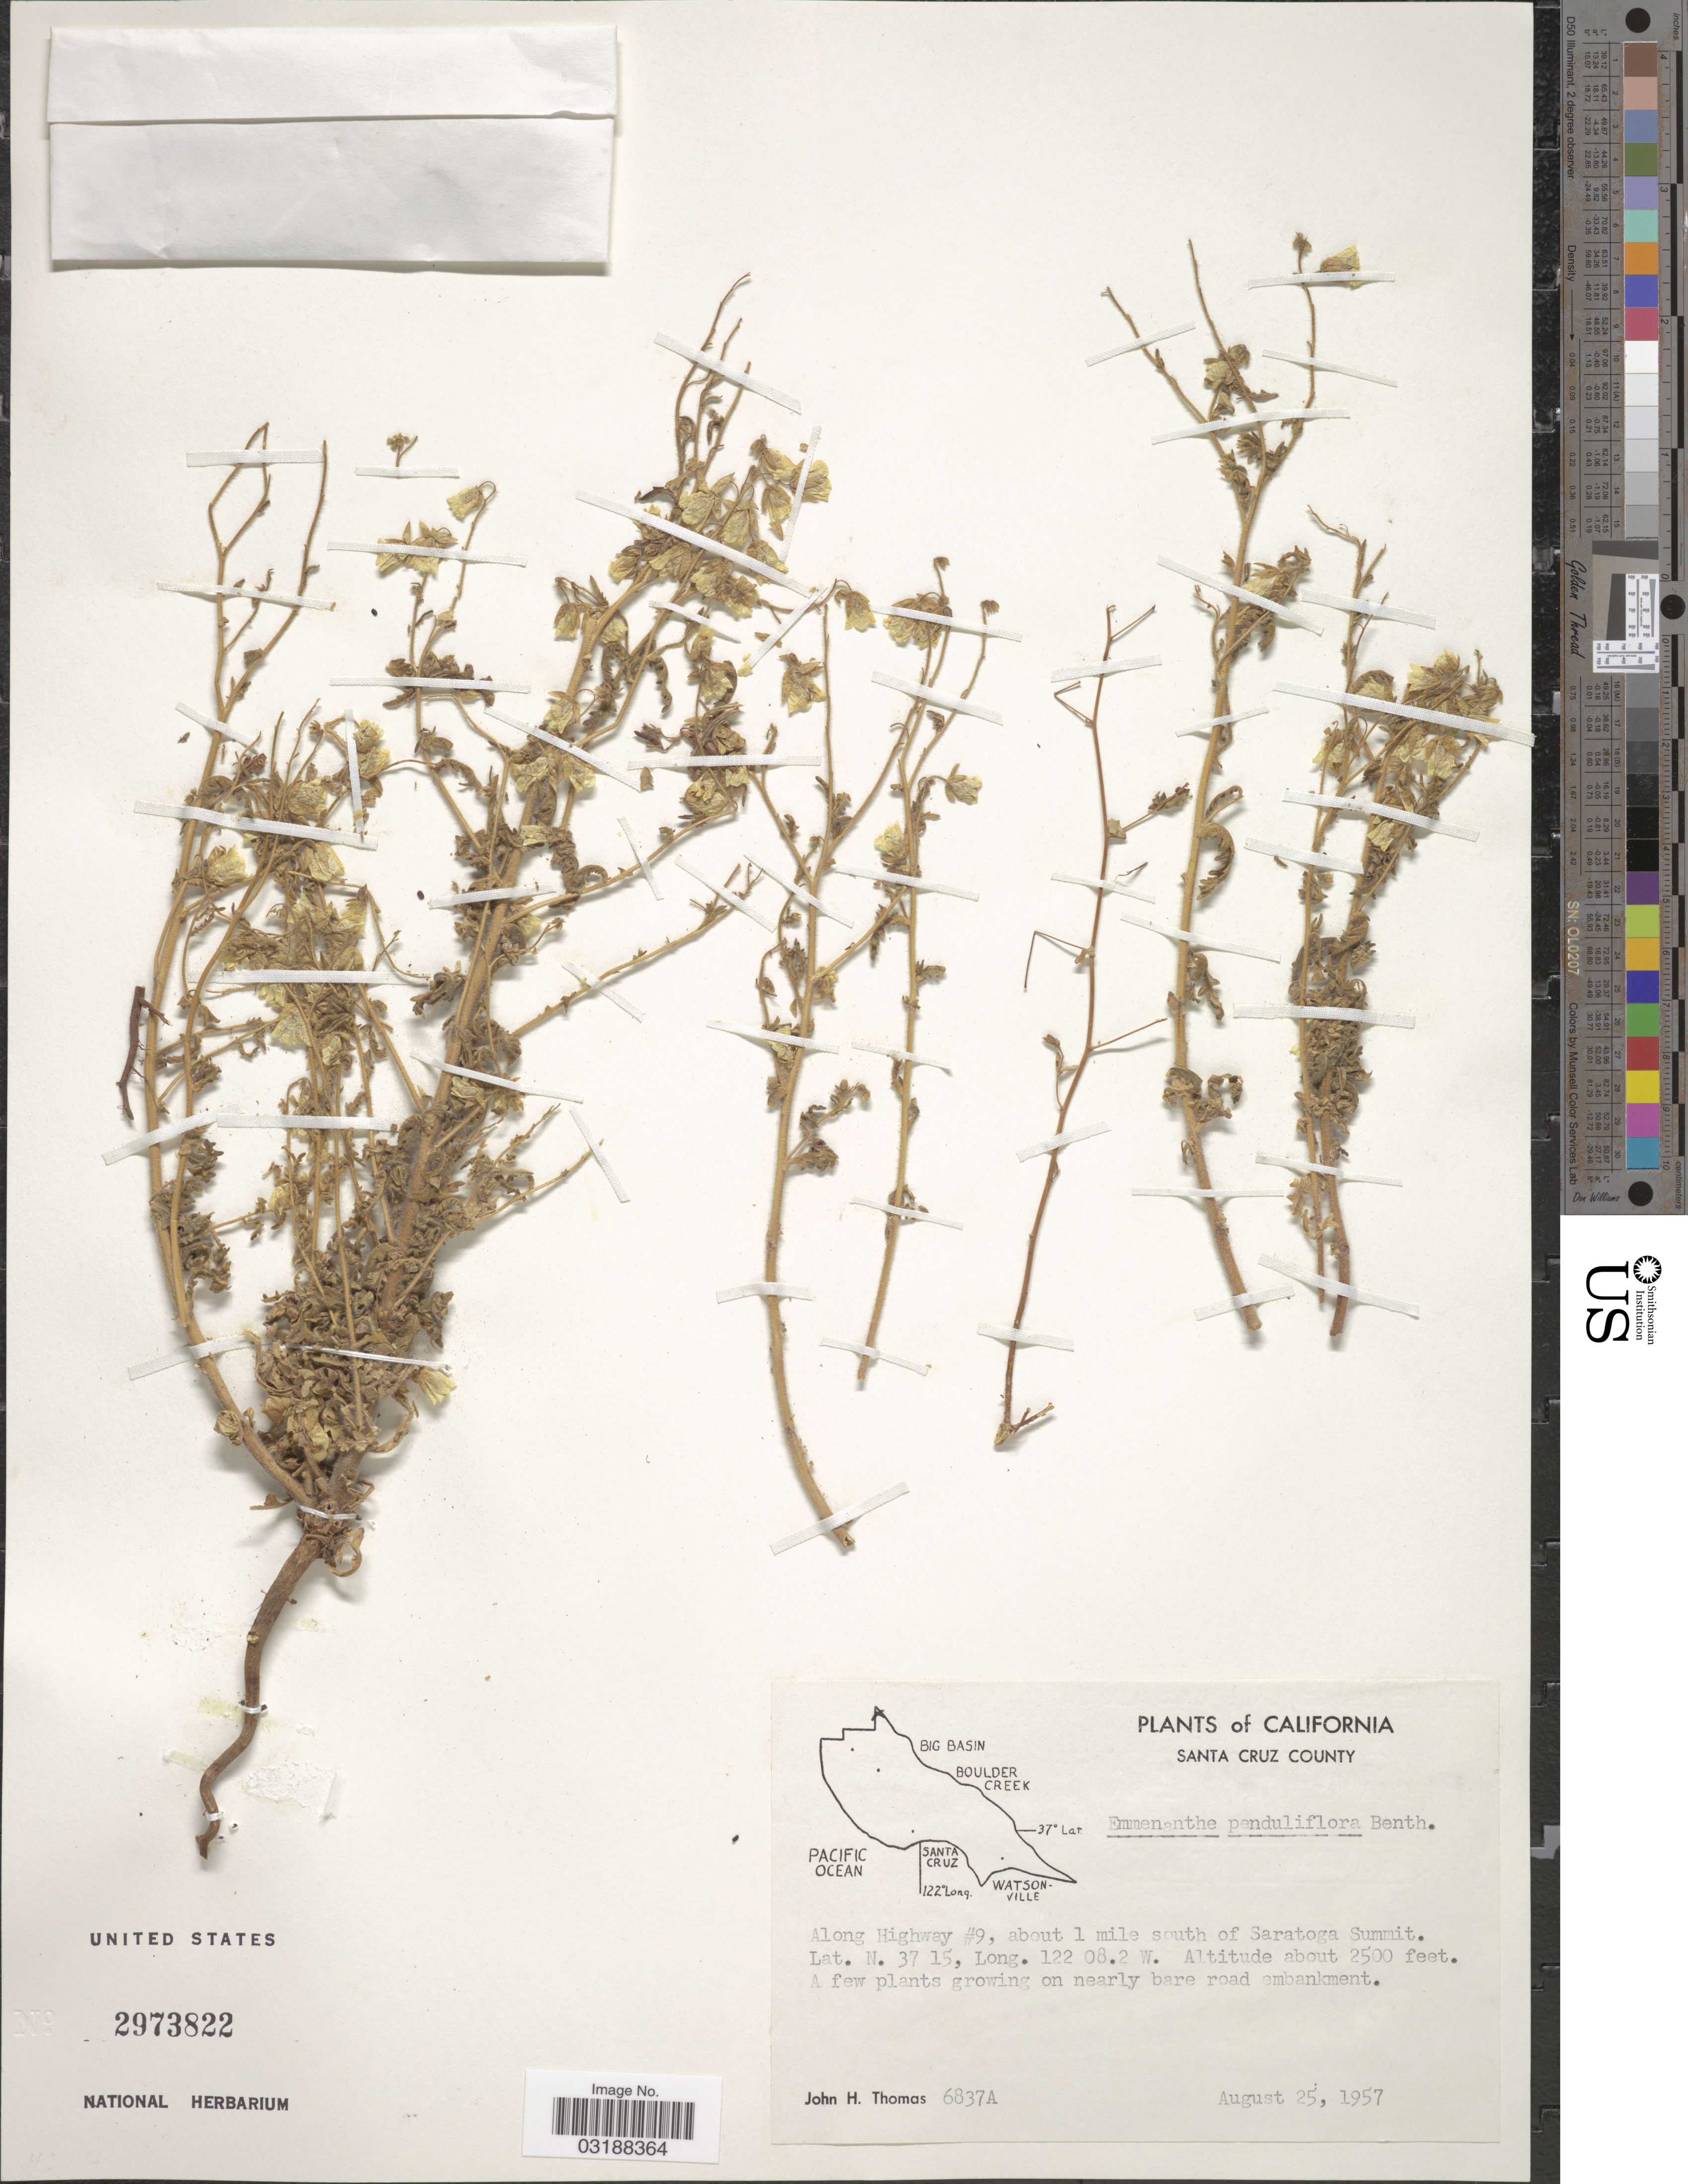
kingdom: Plantae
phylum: Tracheophyta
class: Magnoliopsida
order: Boraginales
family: Hydrophyllaceae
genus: Emmenanthe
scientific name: Emmenanthe penduliflora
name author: Benth.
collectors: J. H. Thomas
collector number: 6837A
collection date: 1957-08-25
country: United States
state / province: California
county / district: Santa Cruz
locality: Santa Cruz County. Along Highway #9, about 1 mile south of Saratoga Summit.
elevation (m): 762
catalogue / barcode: US 2973822